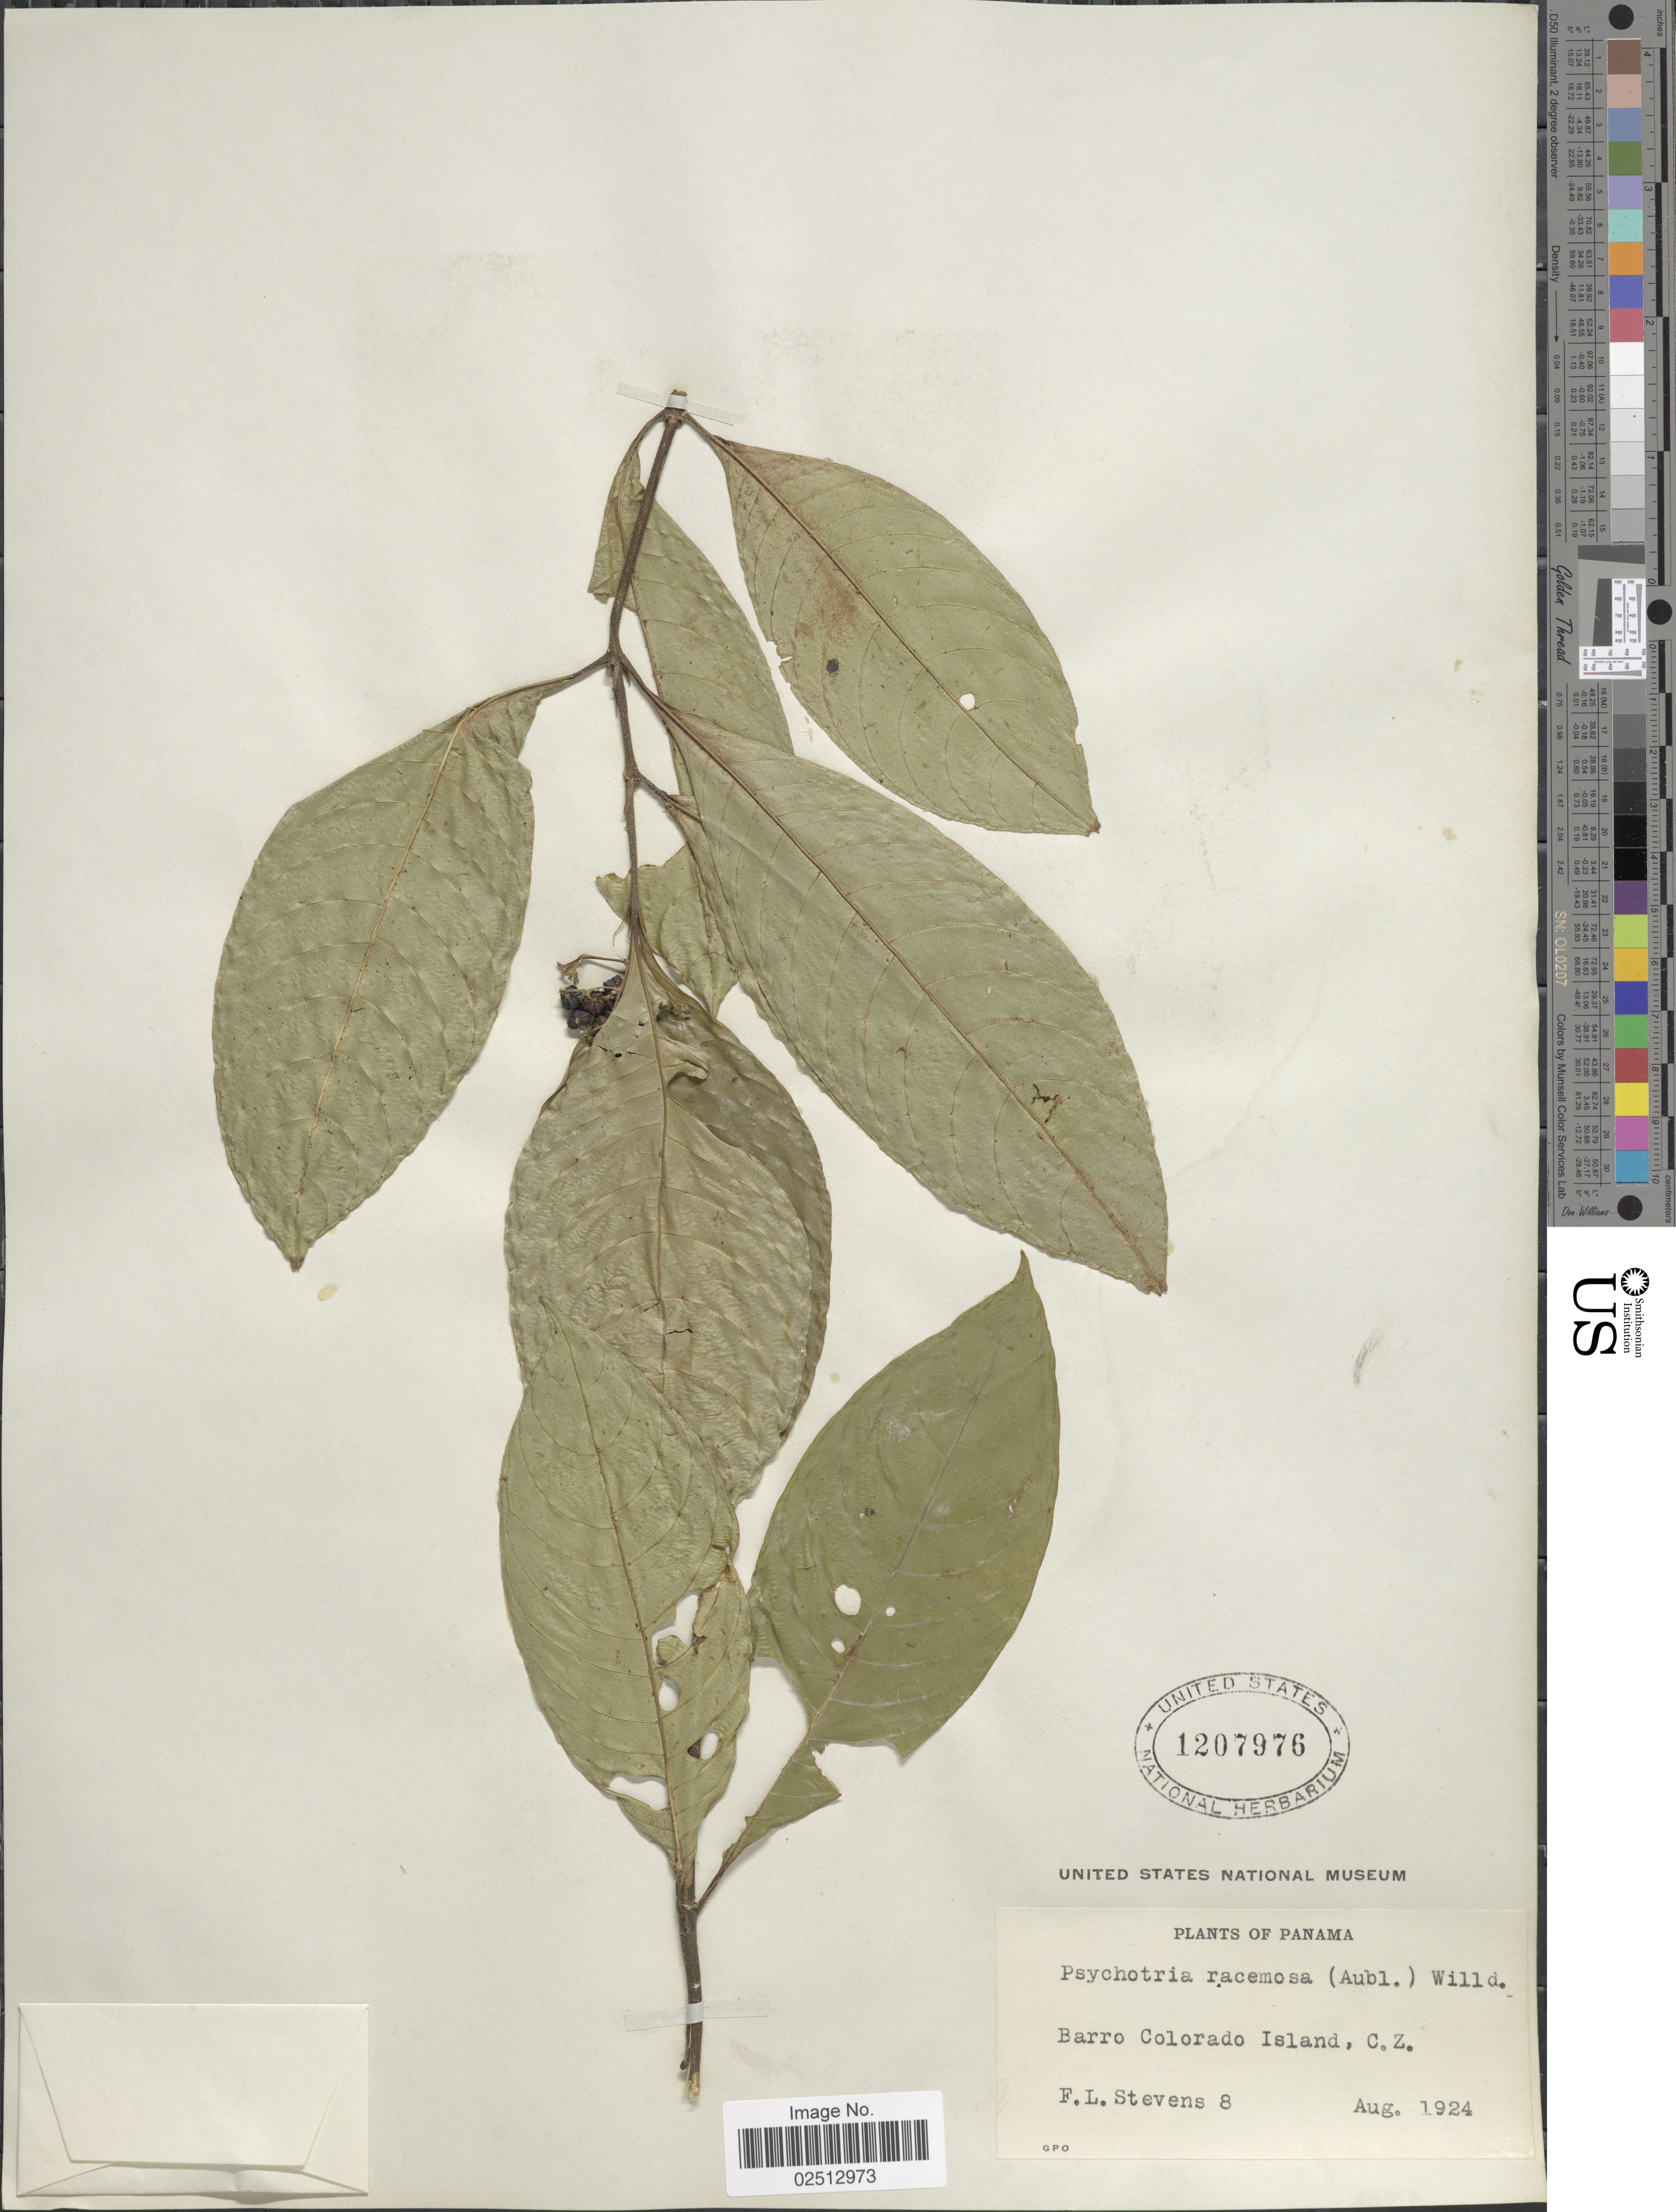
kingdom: Plantae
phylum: Tracheophyta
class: Magnoliopsida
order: Gentianales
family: Rubiaceae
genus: Psychotria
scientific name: Psychotria racemosa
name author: (Aubl.) Raeuschel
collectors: F. L. Stevens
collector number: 8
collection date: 1924-08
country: Panama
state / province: Panamá Oeste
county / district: Canal Zone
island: Barro Colorado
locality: Barro Colorado Island, C.Z.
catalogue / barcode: US 1207976